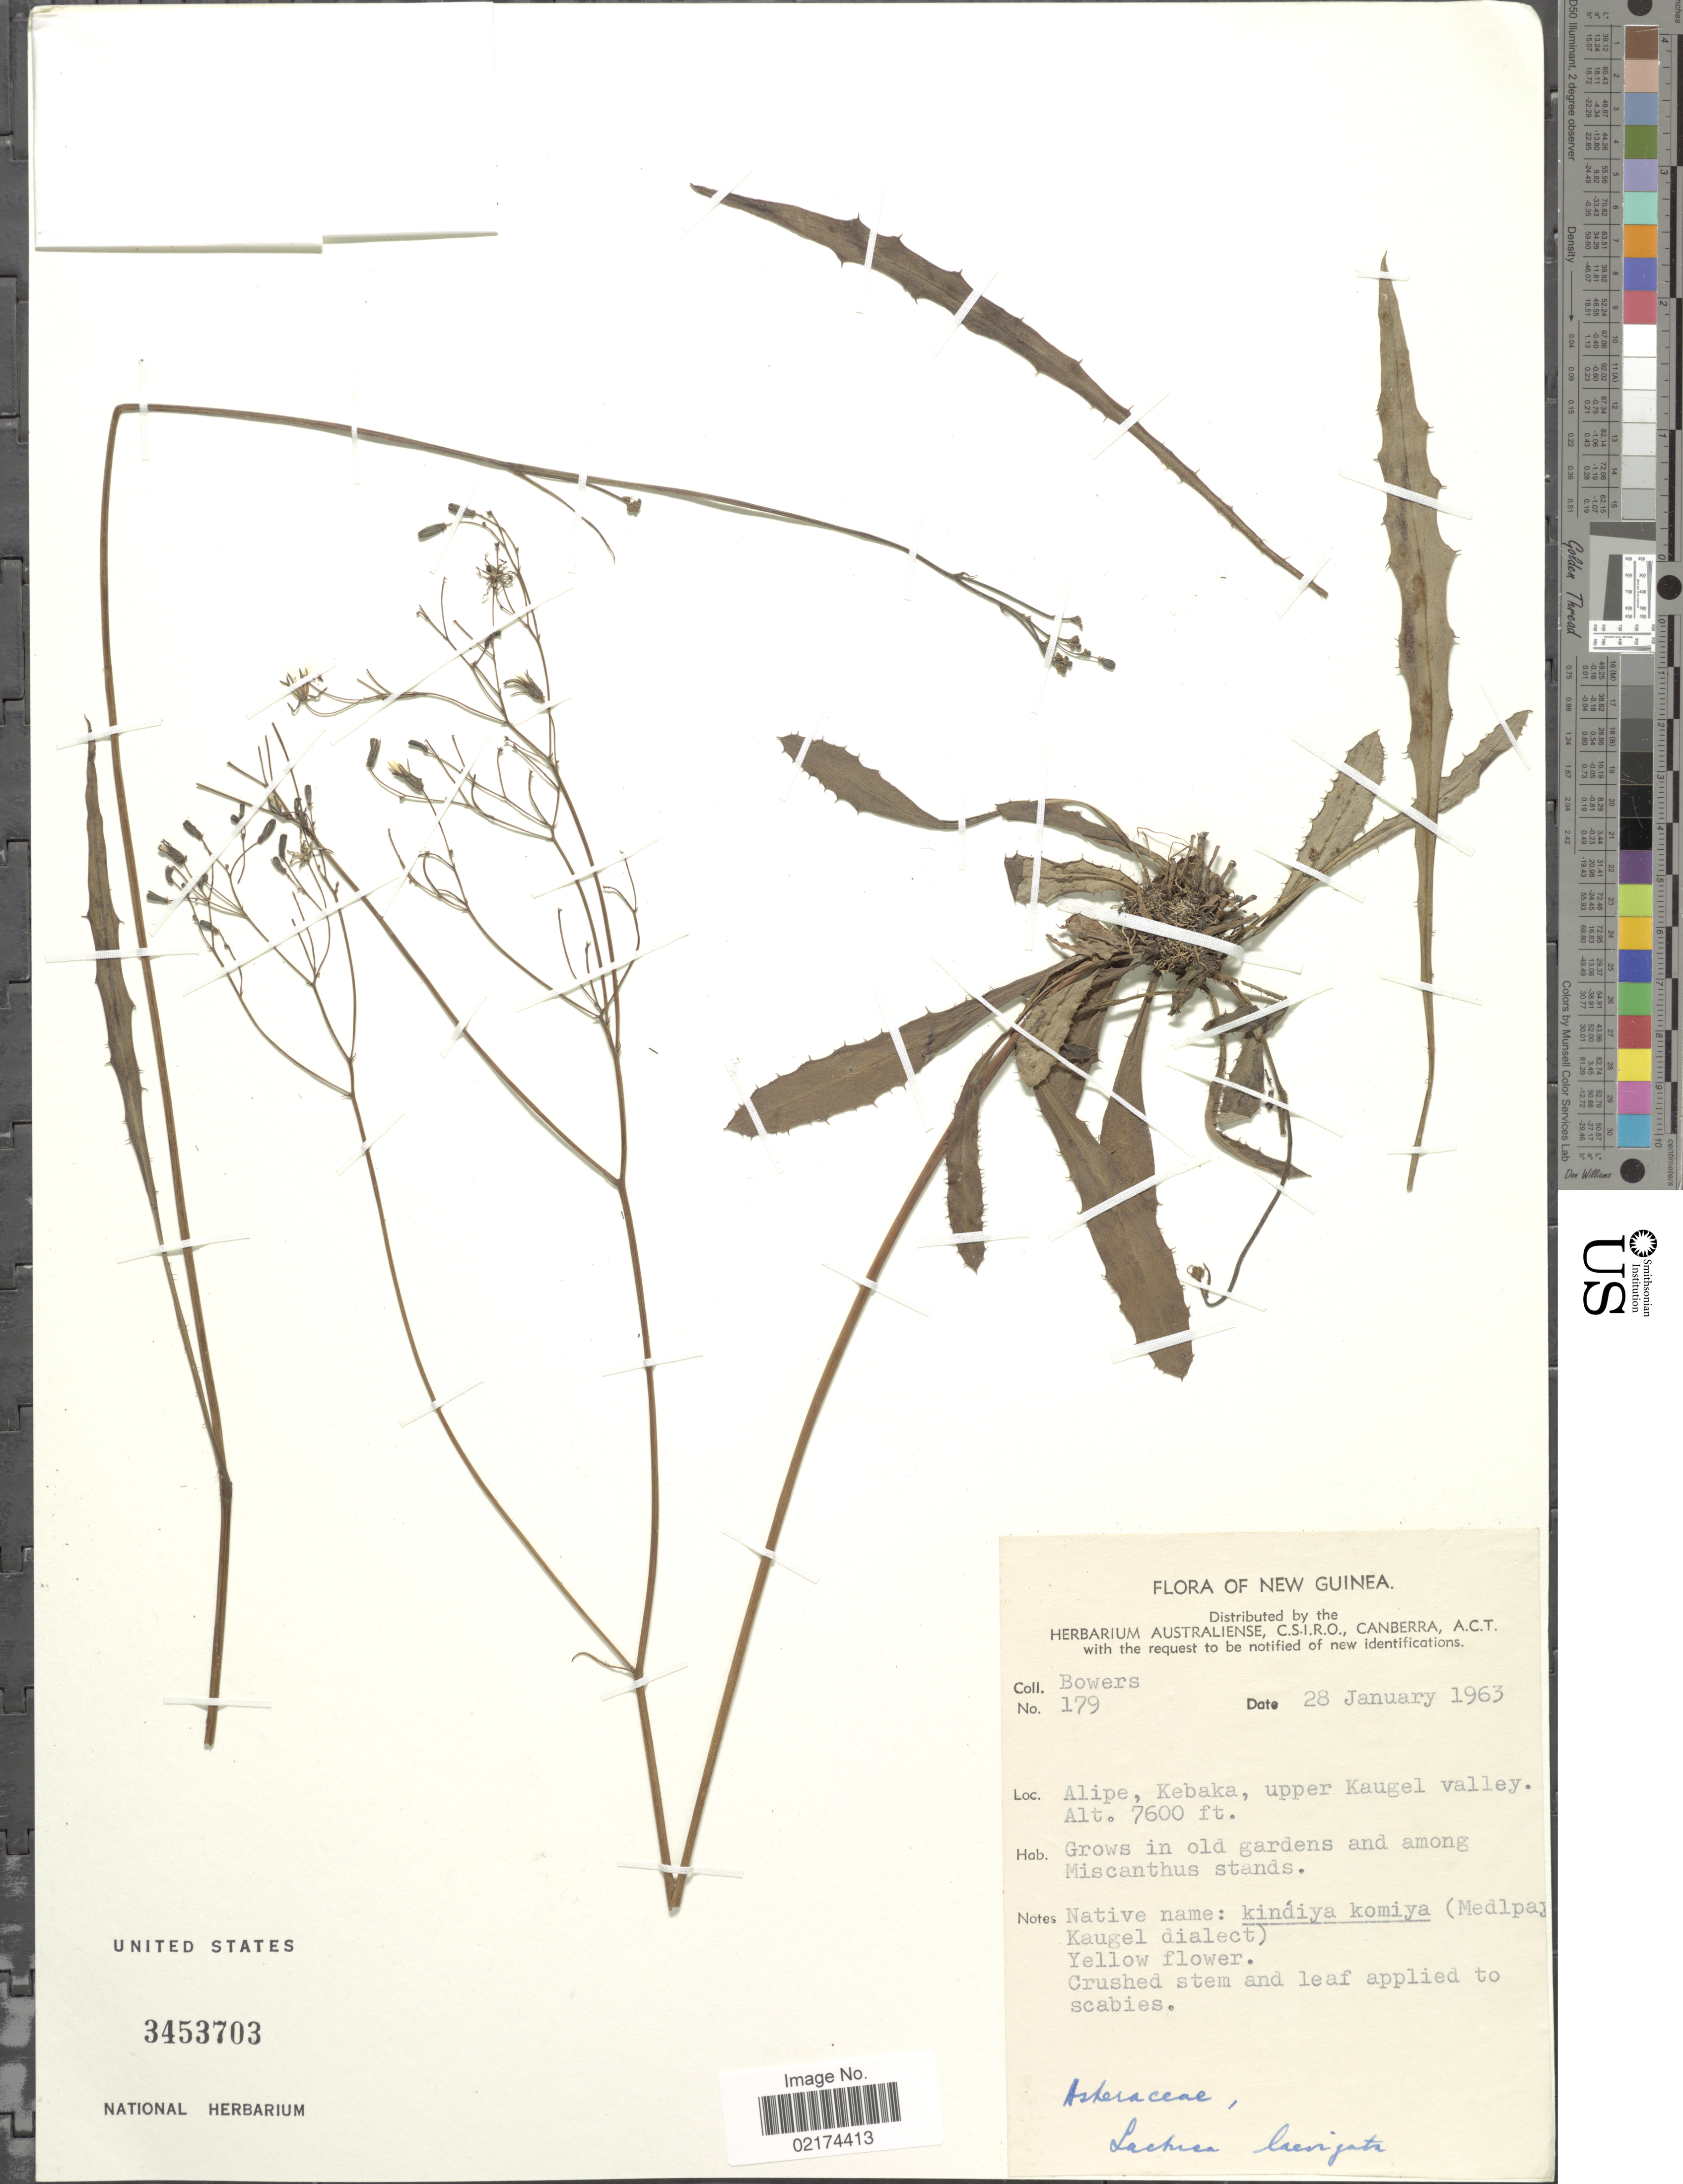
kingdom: Plantae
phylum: Tracheophyta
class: Magnoliopsida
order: Asterales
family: Asteraceae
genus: Lactuca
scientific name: Lactuca laevigata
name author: (Blume) DC.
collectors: -. Bowers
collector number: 179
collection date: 1963-01-28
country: Papua New Guinea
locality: New Guinea, Alipe, Kebala, upper Kaugel valley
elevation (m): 2316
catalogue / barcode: US 3453703